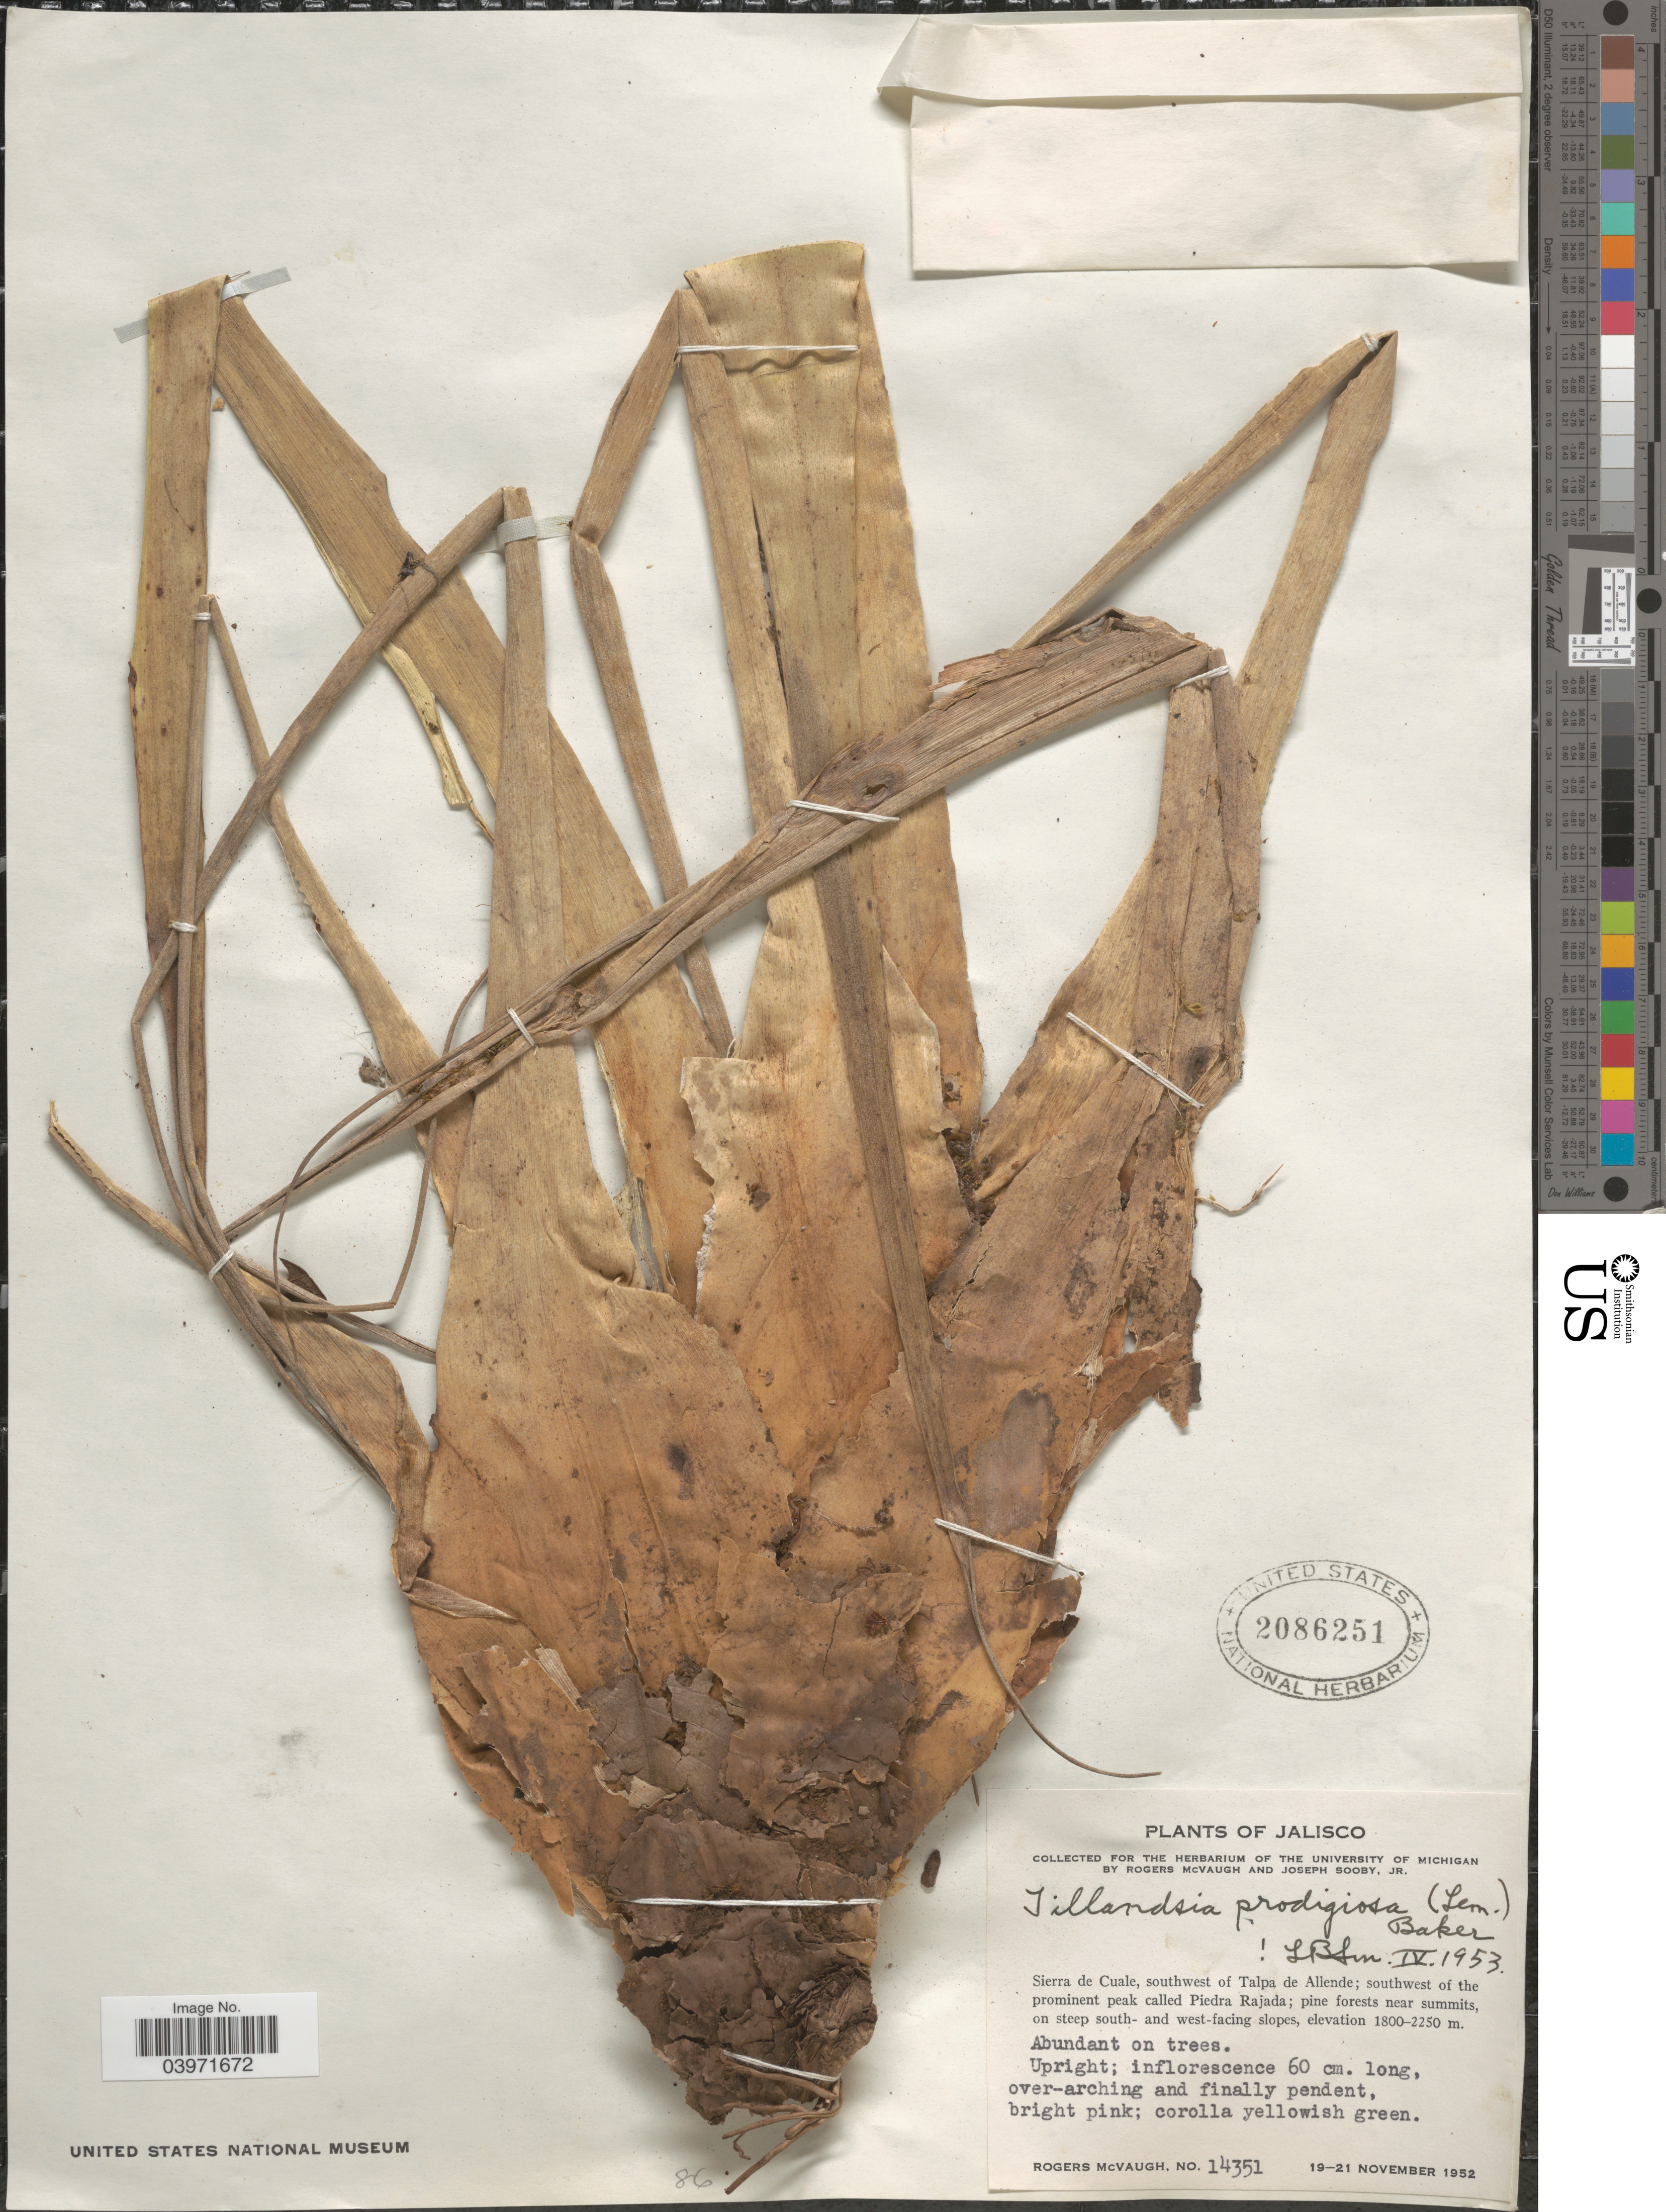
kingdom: Plantae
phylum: Tracheophyta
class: Liliopsida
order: Poales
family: Bromeliaceae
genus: Tillandsia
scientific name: Tillandsia prodigiosa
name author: (Lem.) Baker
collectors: R. McVaugh & J. Sooby Jr.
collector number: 14351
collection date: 1952-11-19/1952-11-21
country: Mexico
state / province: Jalisco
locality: Sierra de Cuale, southwest of Talpa de Allende; southwest of the prominent peak called Piedra Rajada; pine forests near summits, on steep south- and west-facing slopes.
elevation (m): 1800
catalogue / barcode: US 2086251